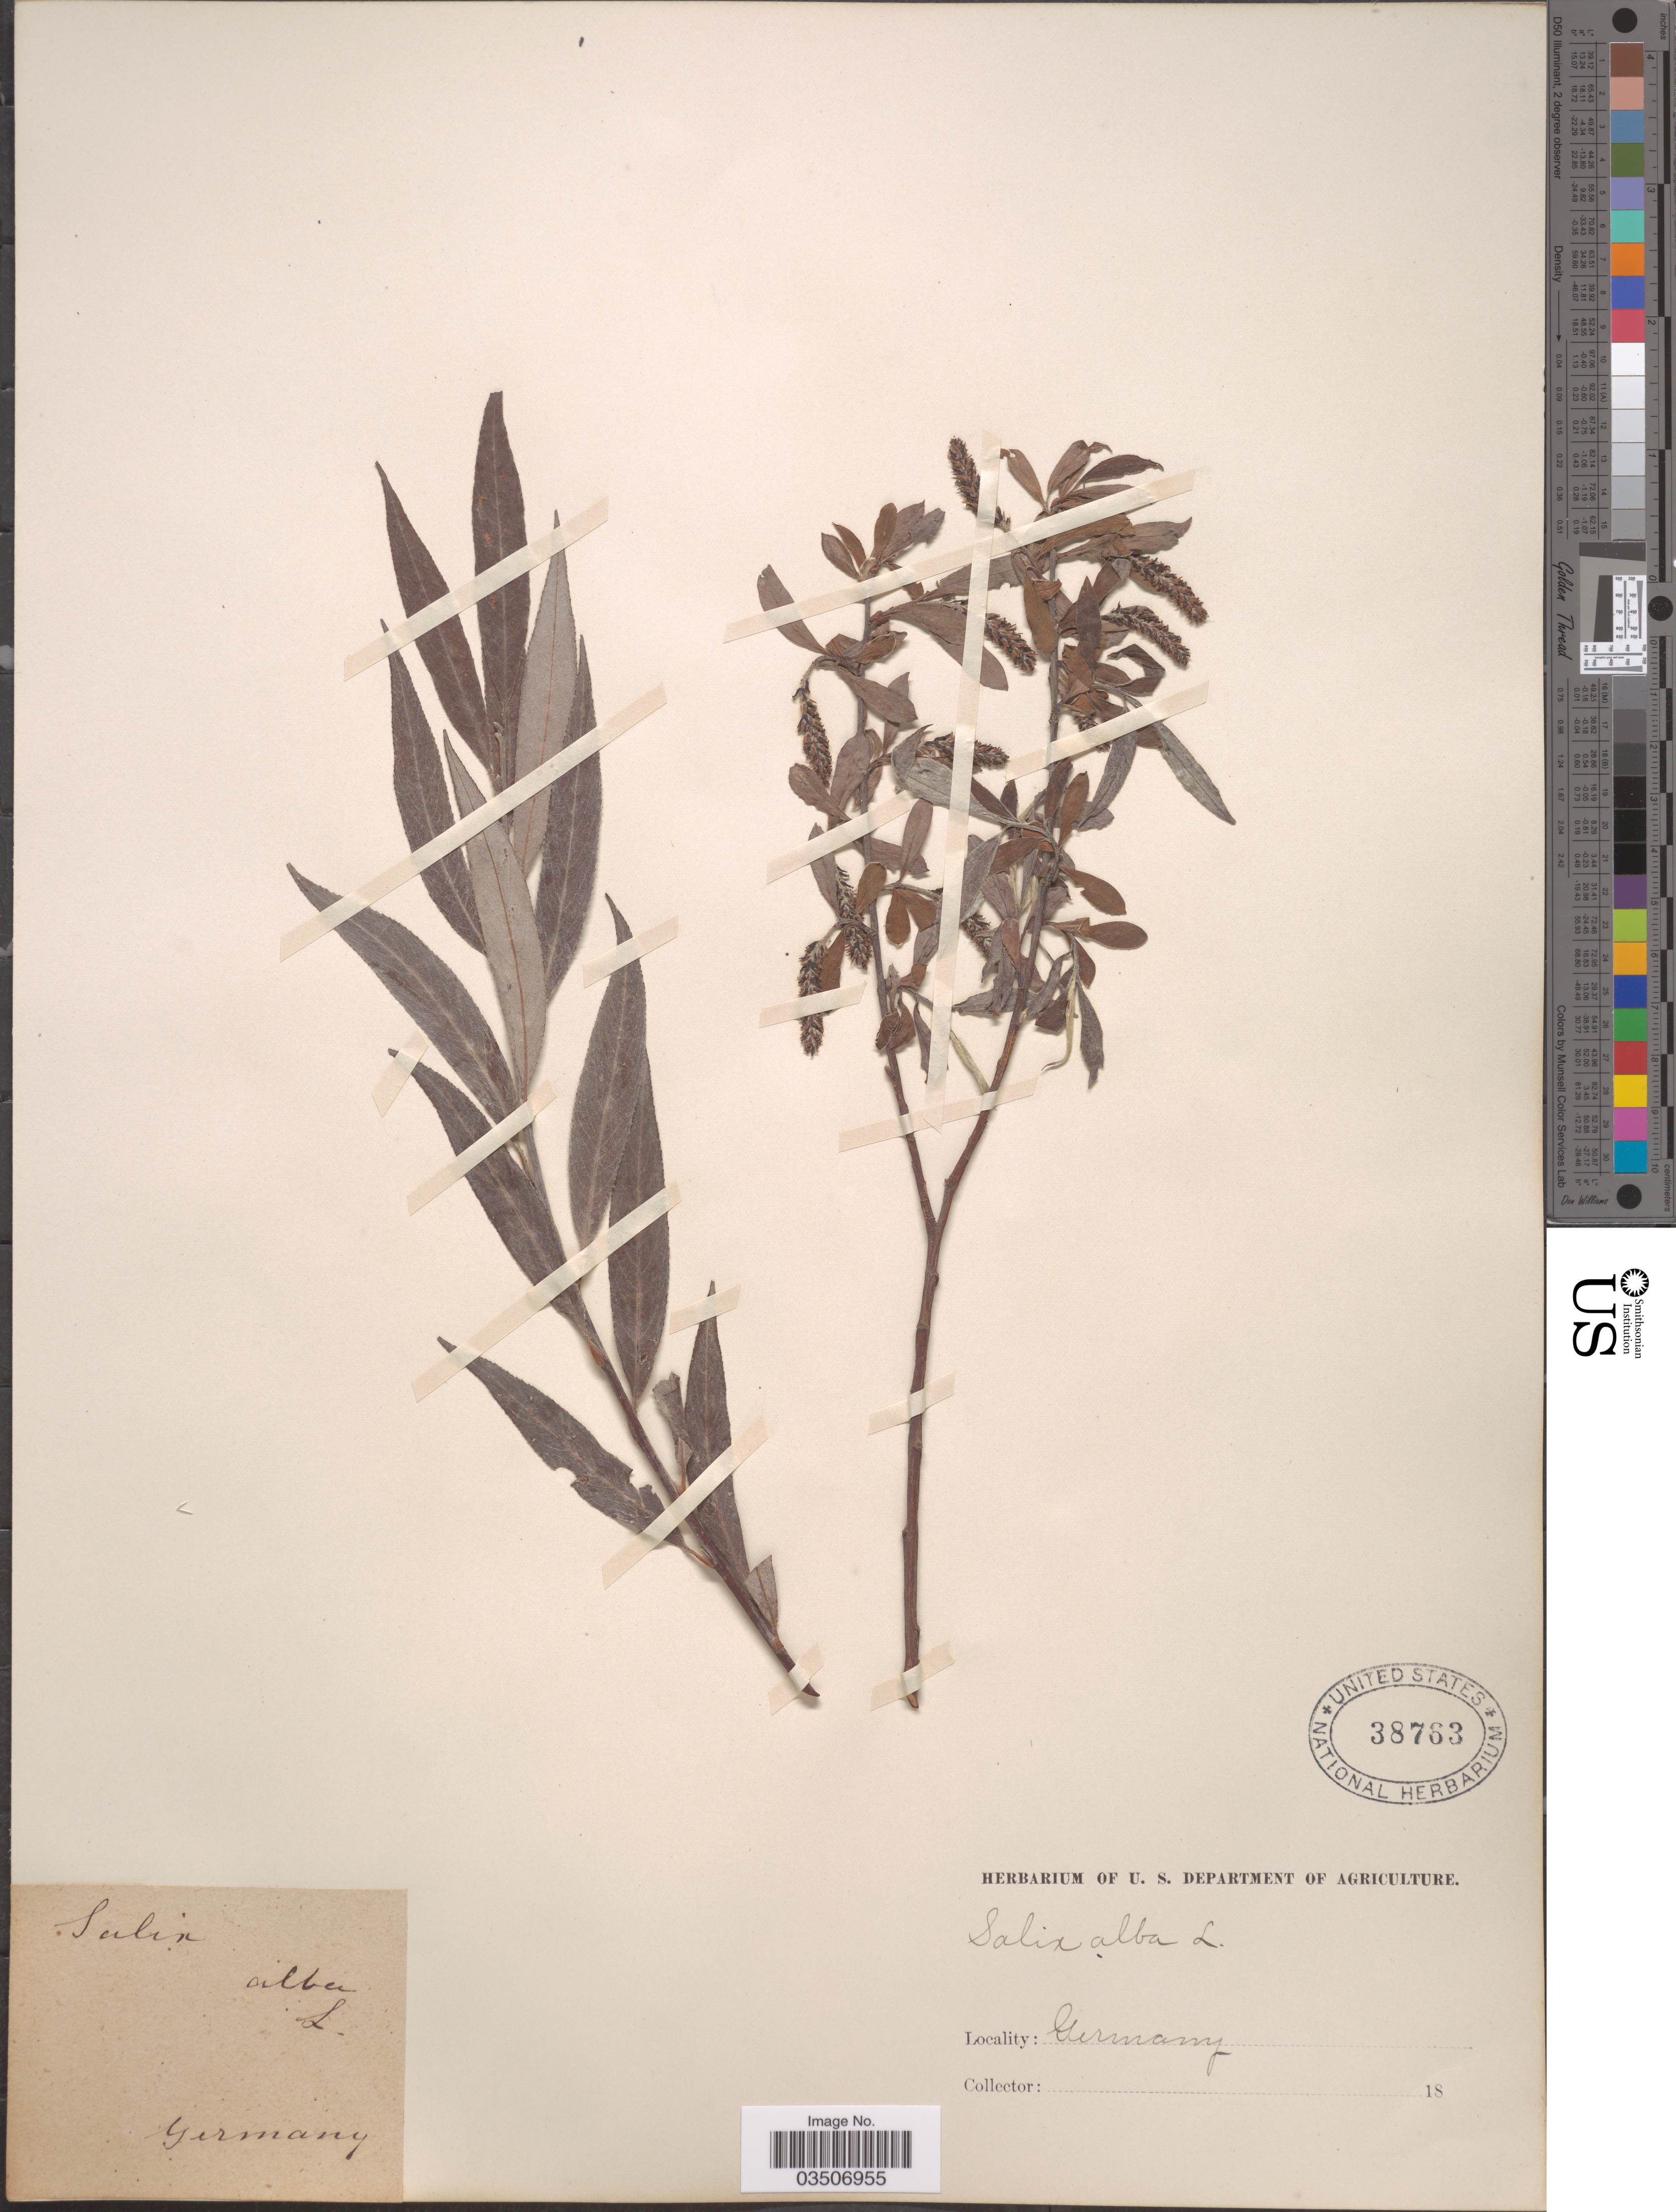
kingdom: Plantae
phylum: Tracheophyta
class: Magnoliopsida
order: Malpighiales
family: Salicaceae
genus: Salix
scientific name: Salix alba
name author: L.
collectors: ex herb. U. S. Department of Agriculture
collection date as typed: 18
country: Germany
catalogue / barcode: US 38763